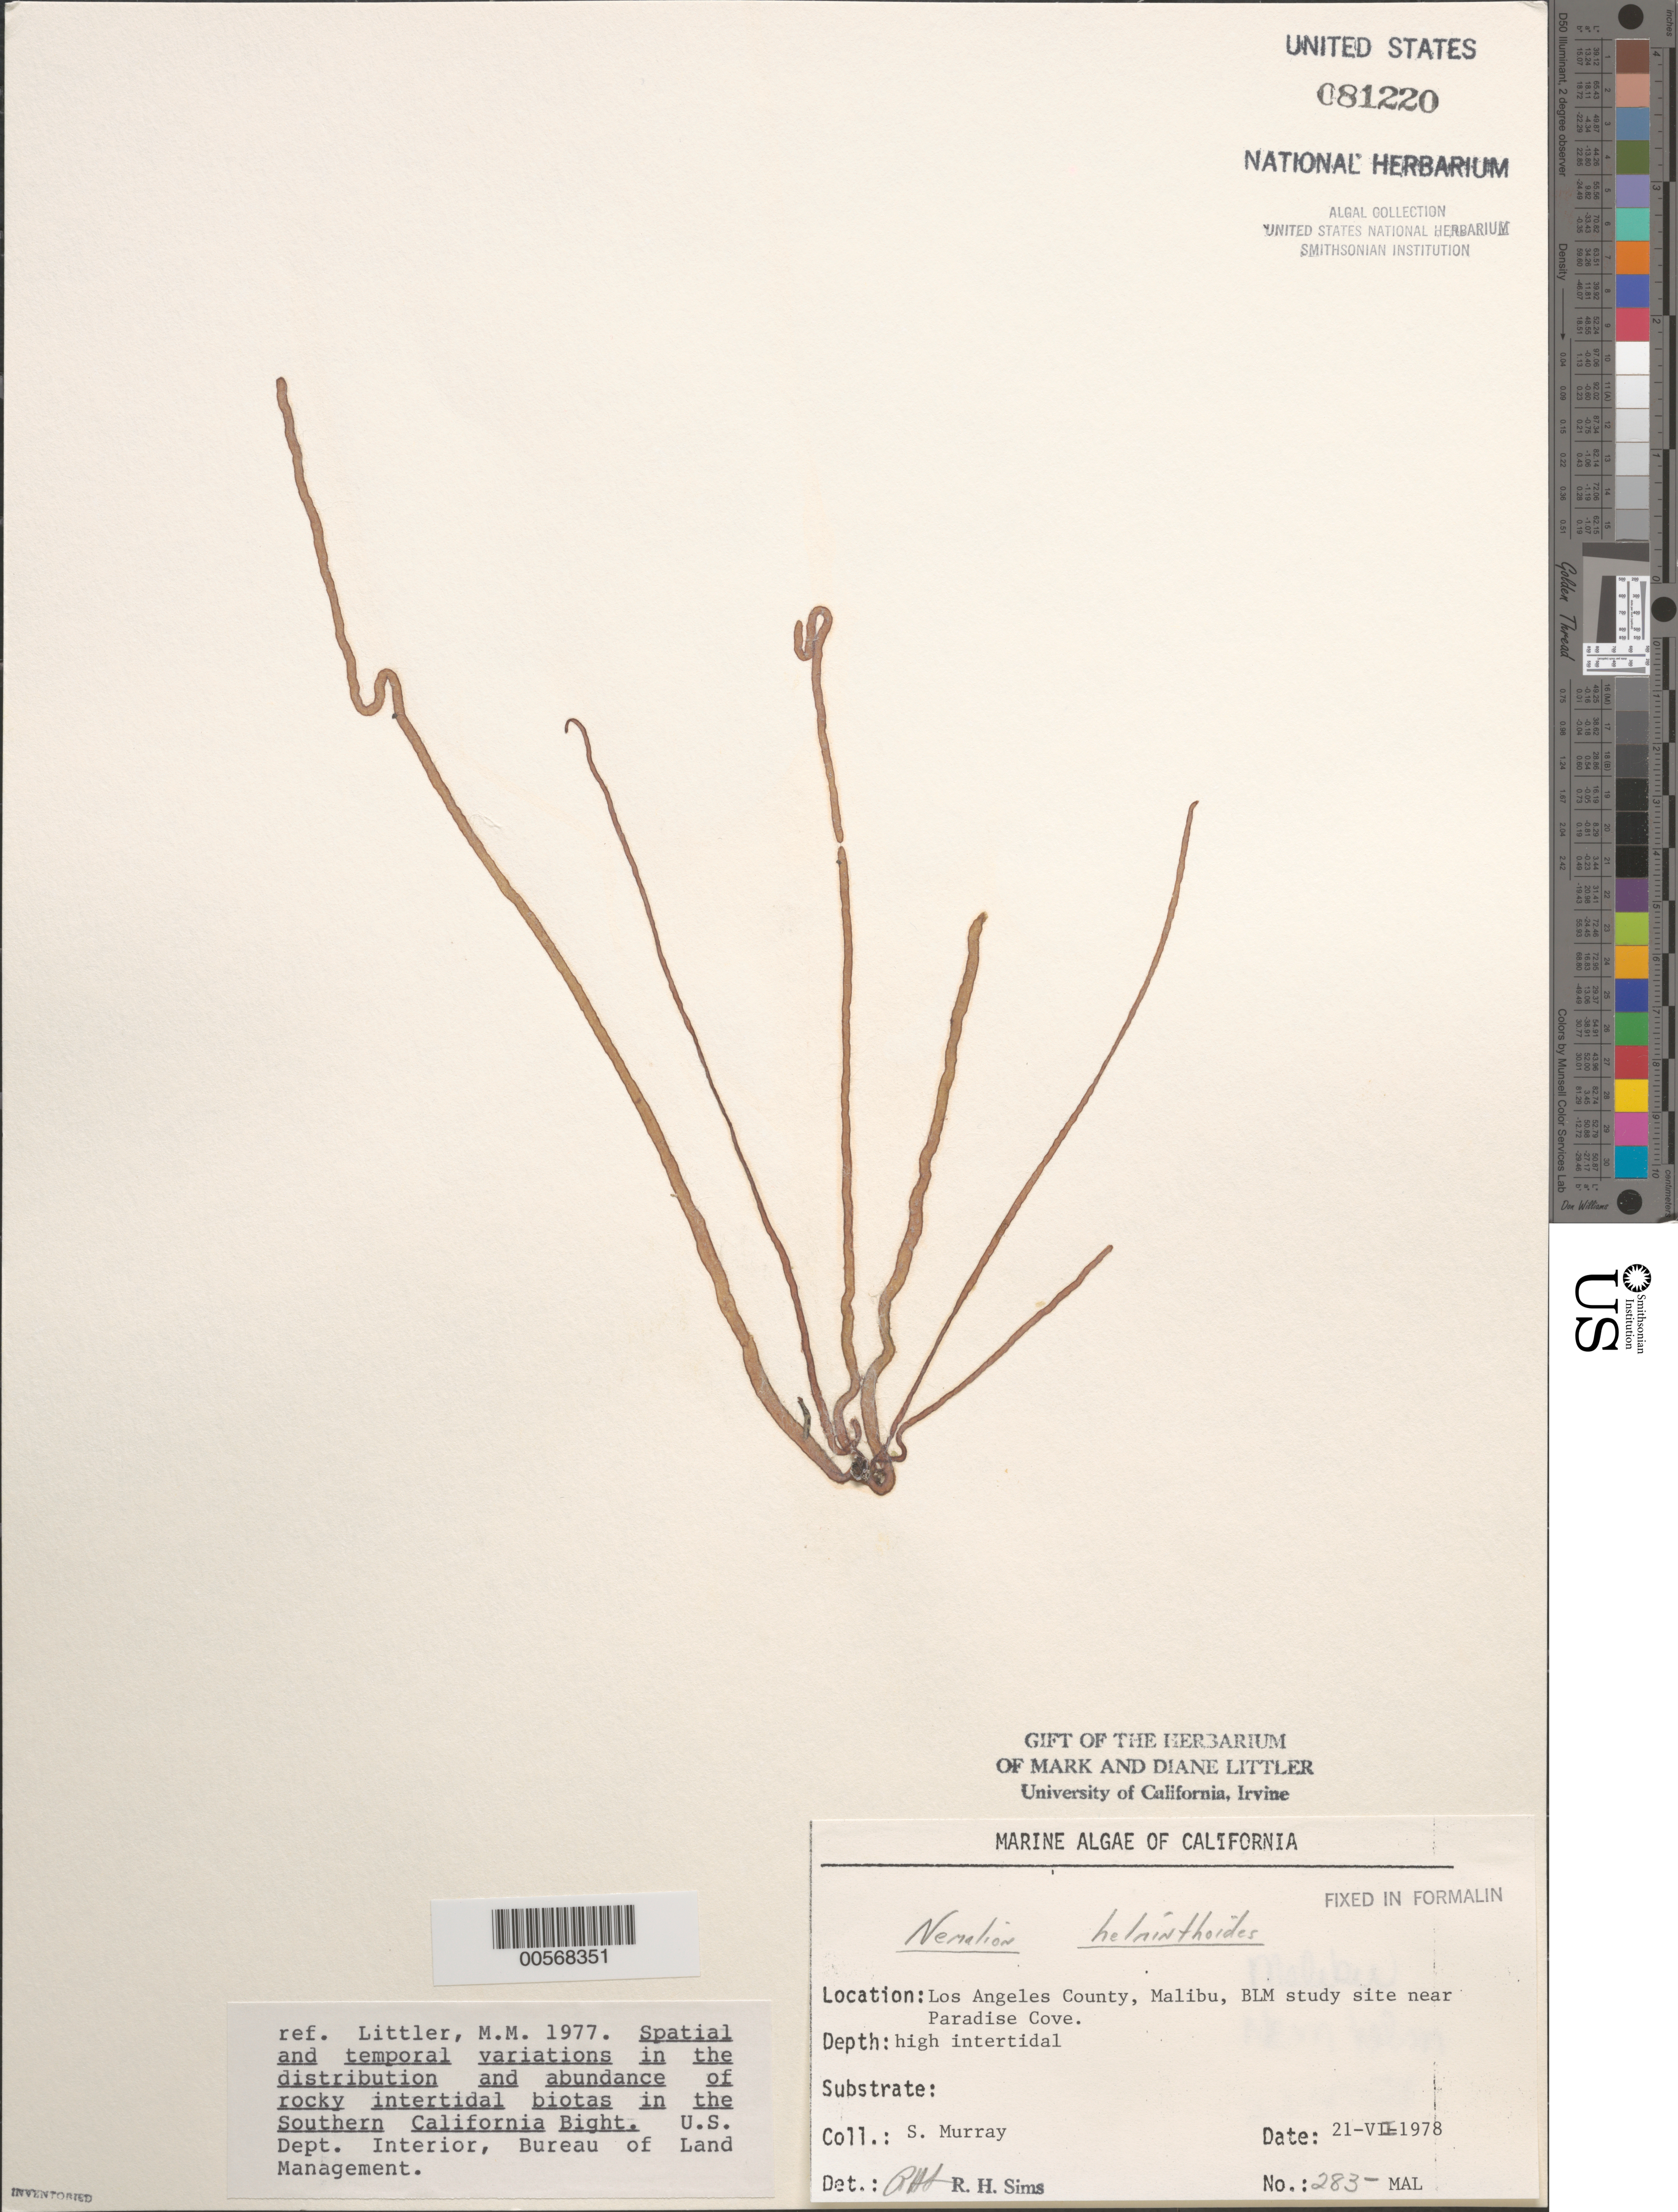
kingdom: Plantae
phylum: Rhodophyta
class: Florideophyceae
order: Nemaliales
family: Nemaliaceae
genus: Nemalion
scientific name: Nemalion multifidum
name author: (Lyngb.) Chauvin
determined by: Algae name updating Project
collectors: S. N. Murray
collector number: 283-mal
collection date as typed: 21 Jul 1978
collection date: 1978-07-21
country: United States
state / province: California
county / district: Los Angeles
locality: Malibu, near Paradise Cove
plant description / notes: BLM-SOCALBIGHT Rocky Intertidal Survey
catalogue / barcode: US 81220